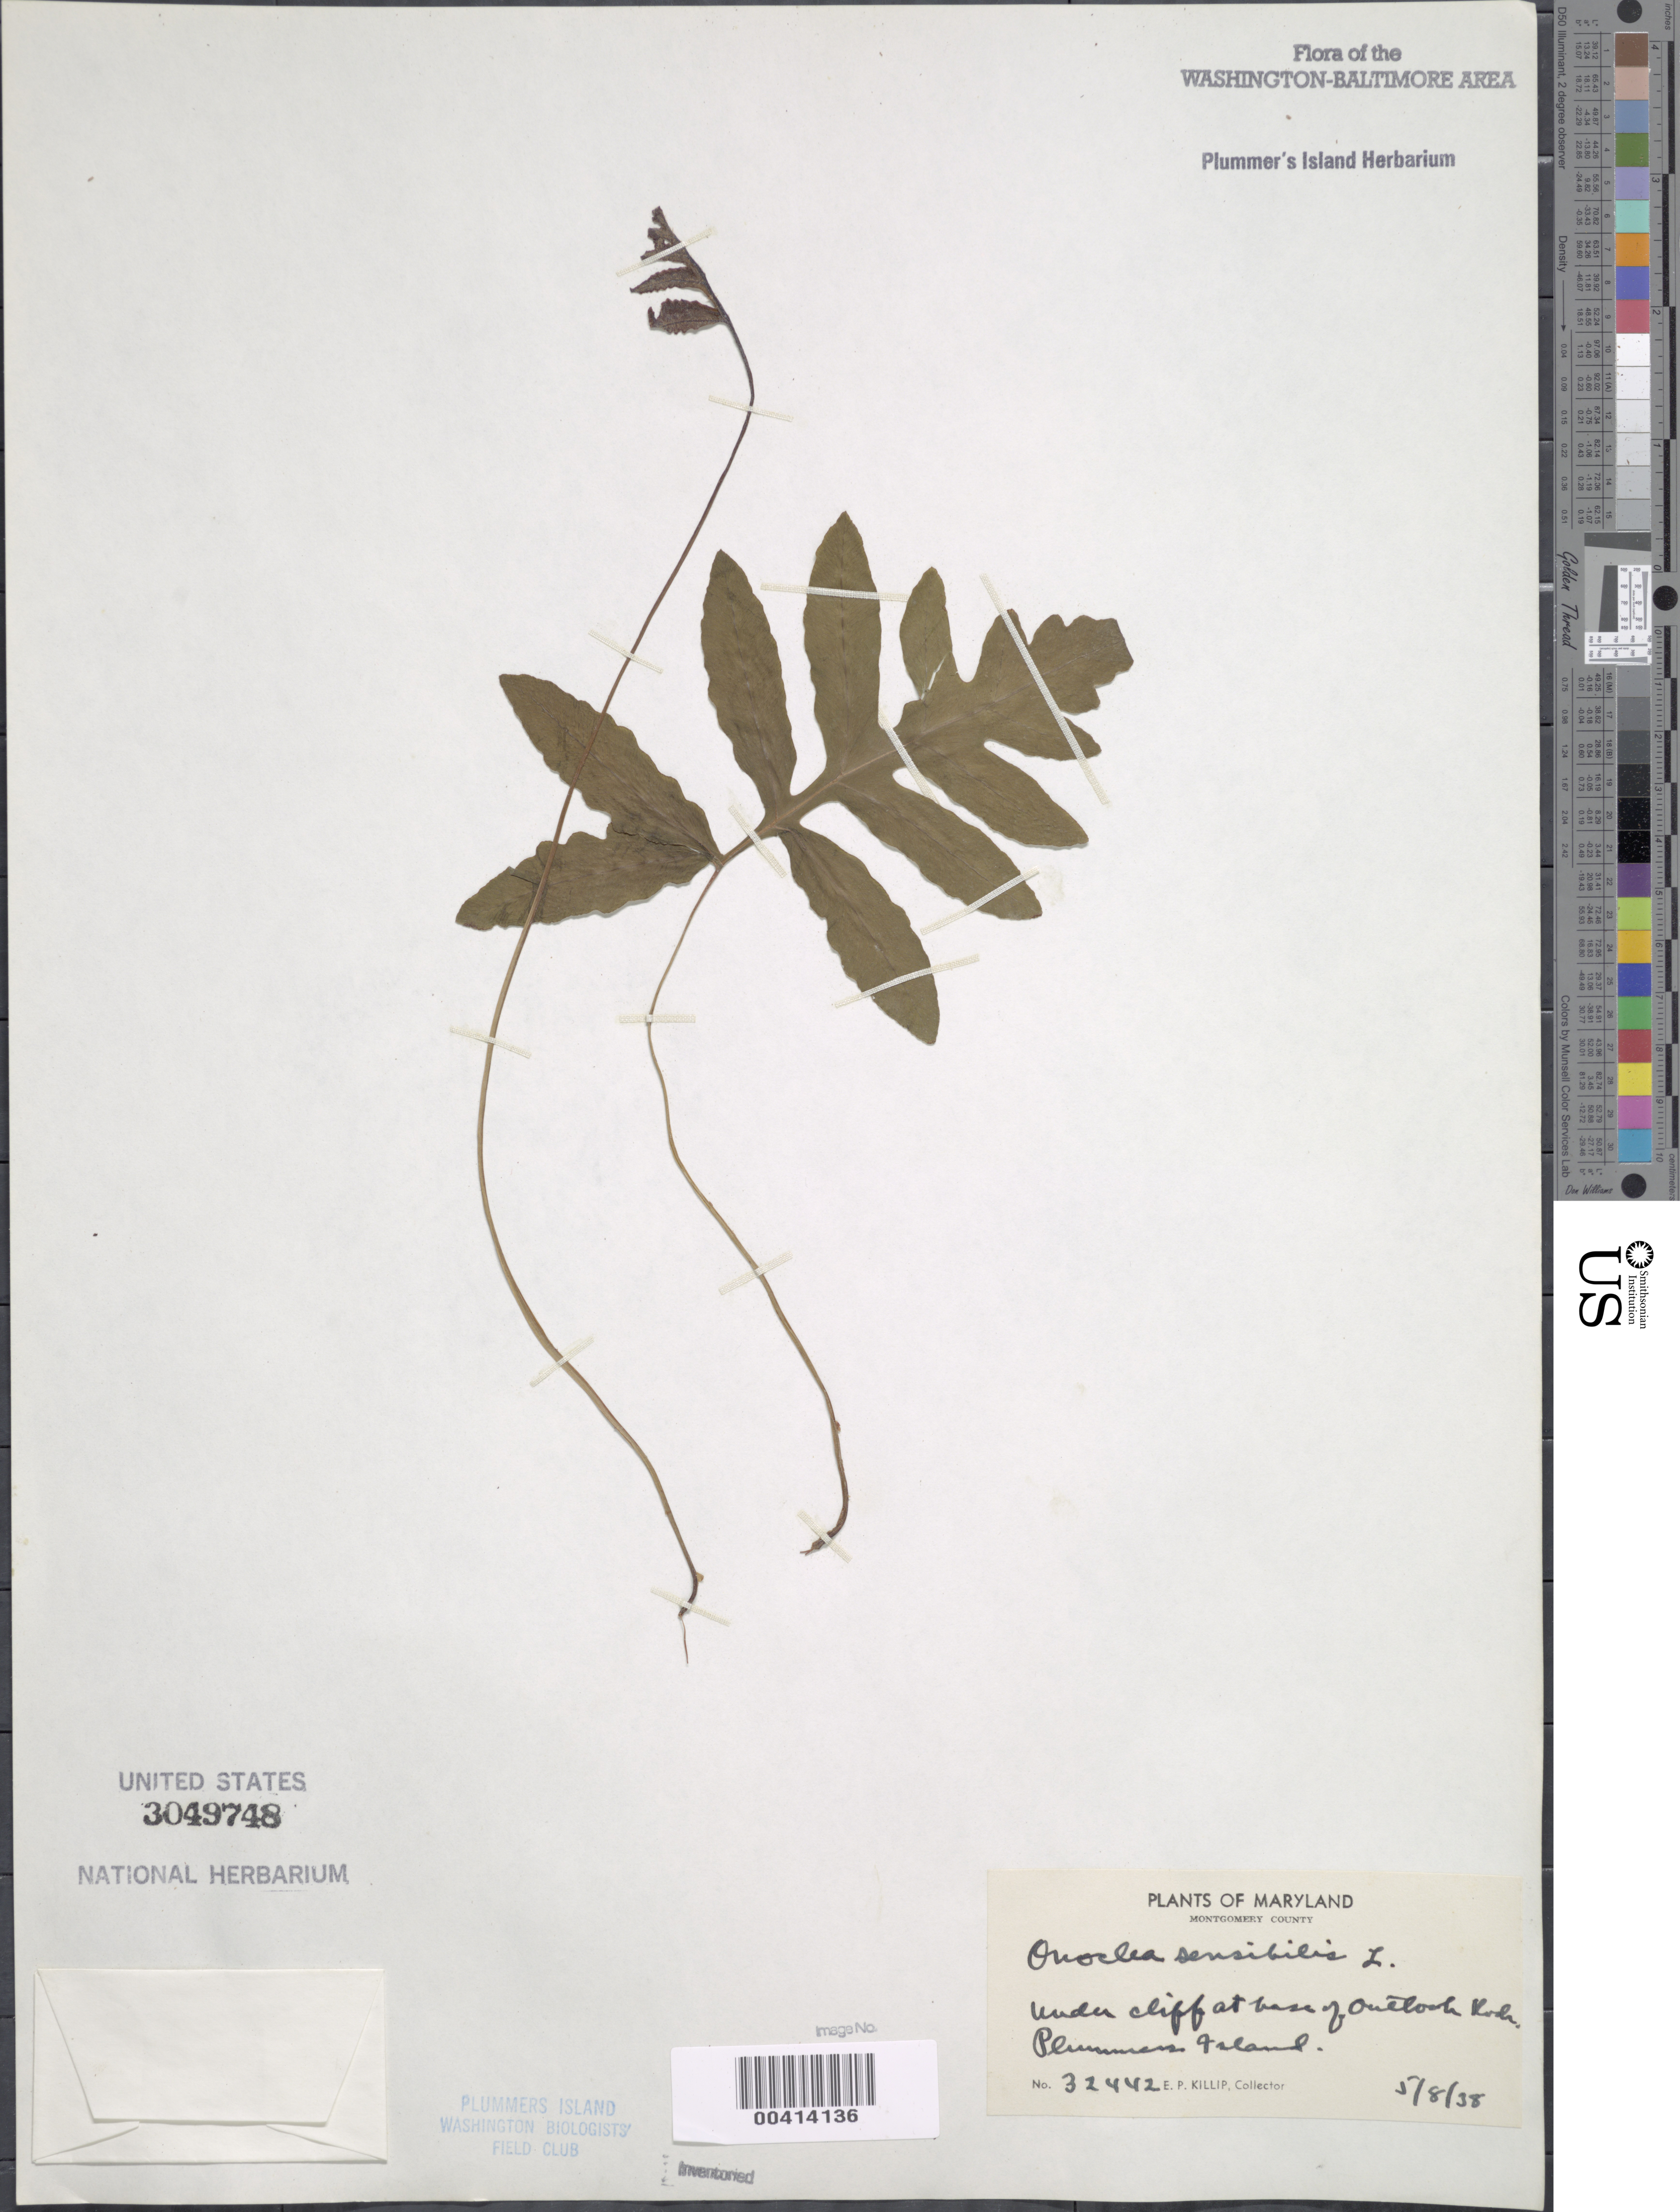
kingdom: Plantae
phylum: Tracheophyta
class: Polypodiopsida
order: Polypodiales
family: Onocleaceae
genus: Onoclea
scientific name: Onoclea sensibilis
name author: L.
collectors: E. P. Killip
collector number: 32442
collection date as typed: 08 May 1938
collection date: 1938-05-08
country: United States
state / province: Maryland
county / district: Montgomery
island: Plummers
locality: Plummer's Island; base of Outlook Rock C. & O. Canal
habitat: Under cliff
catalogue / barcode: US 3049748